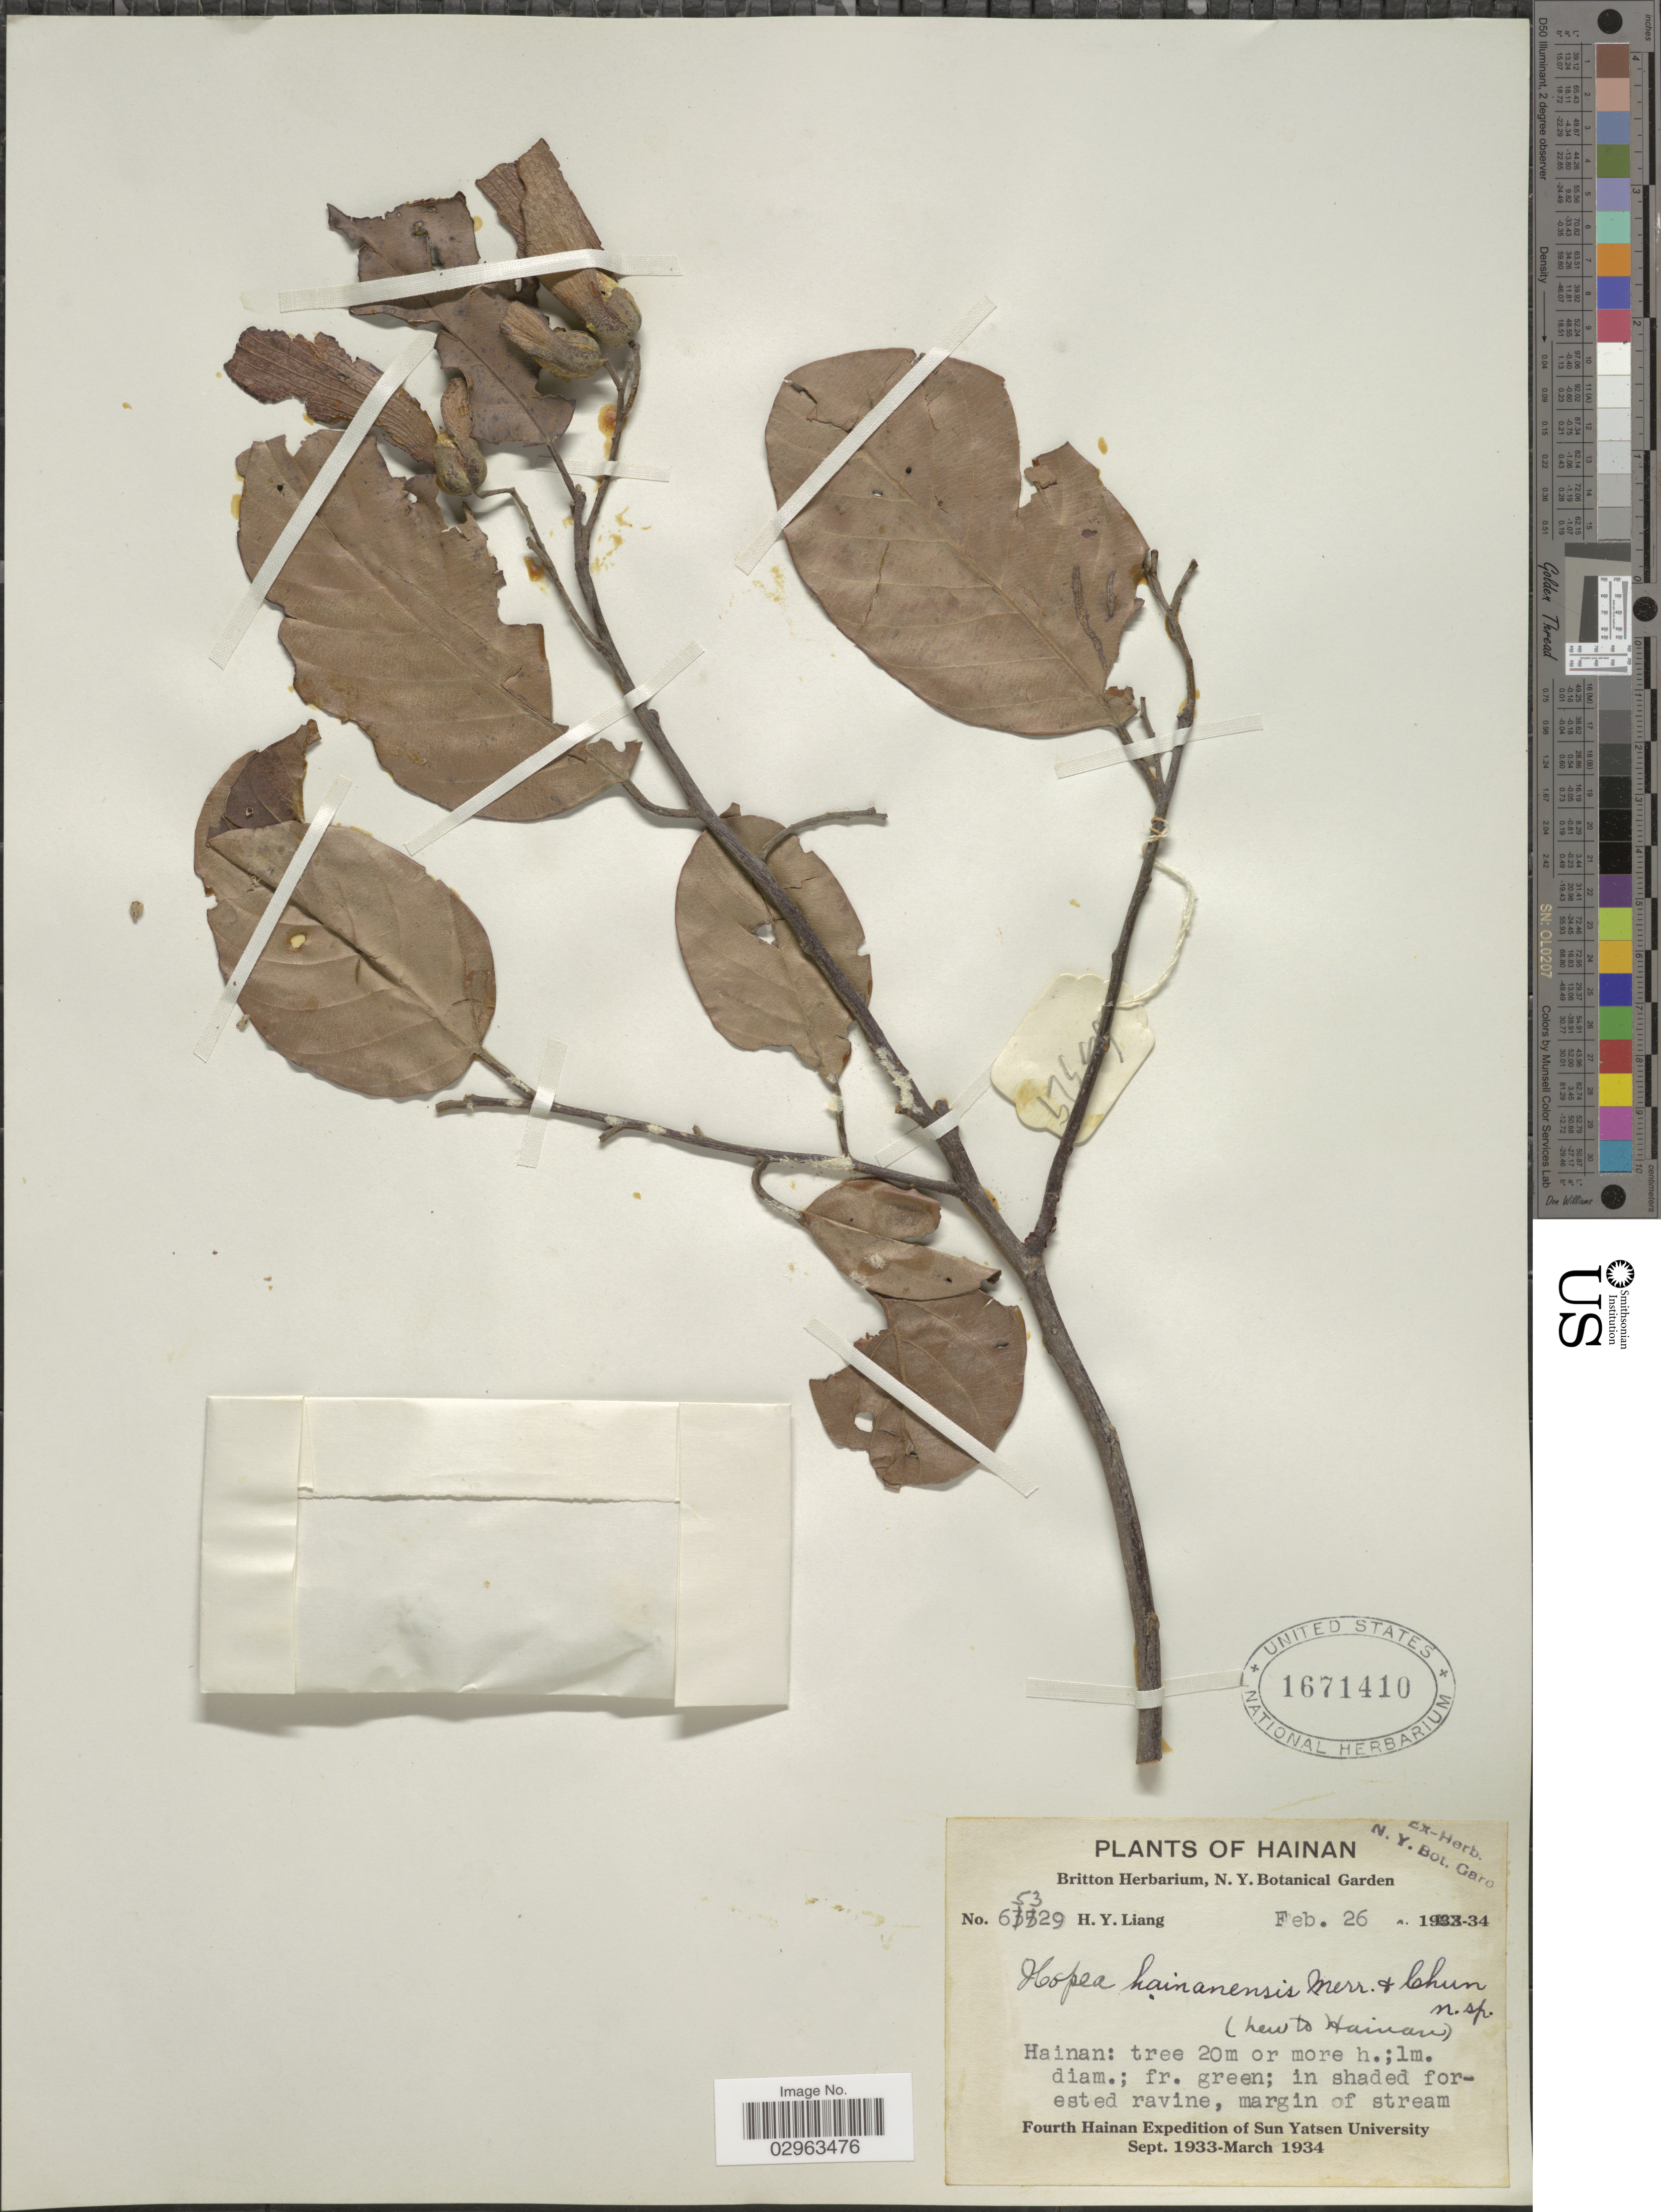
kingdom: Plantae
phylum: Tracheophyta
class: Magnoliopsida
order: Malvales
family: Dipterocarpaceae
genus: Hopea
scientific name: Hopea hainanensis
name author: Merr. & Chun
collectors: H. Y. Liang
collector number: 65329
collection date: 1934-02-26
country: China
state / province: Hainan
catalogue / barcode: US 1671410